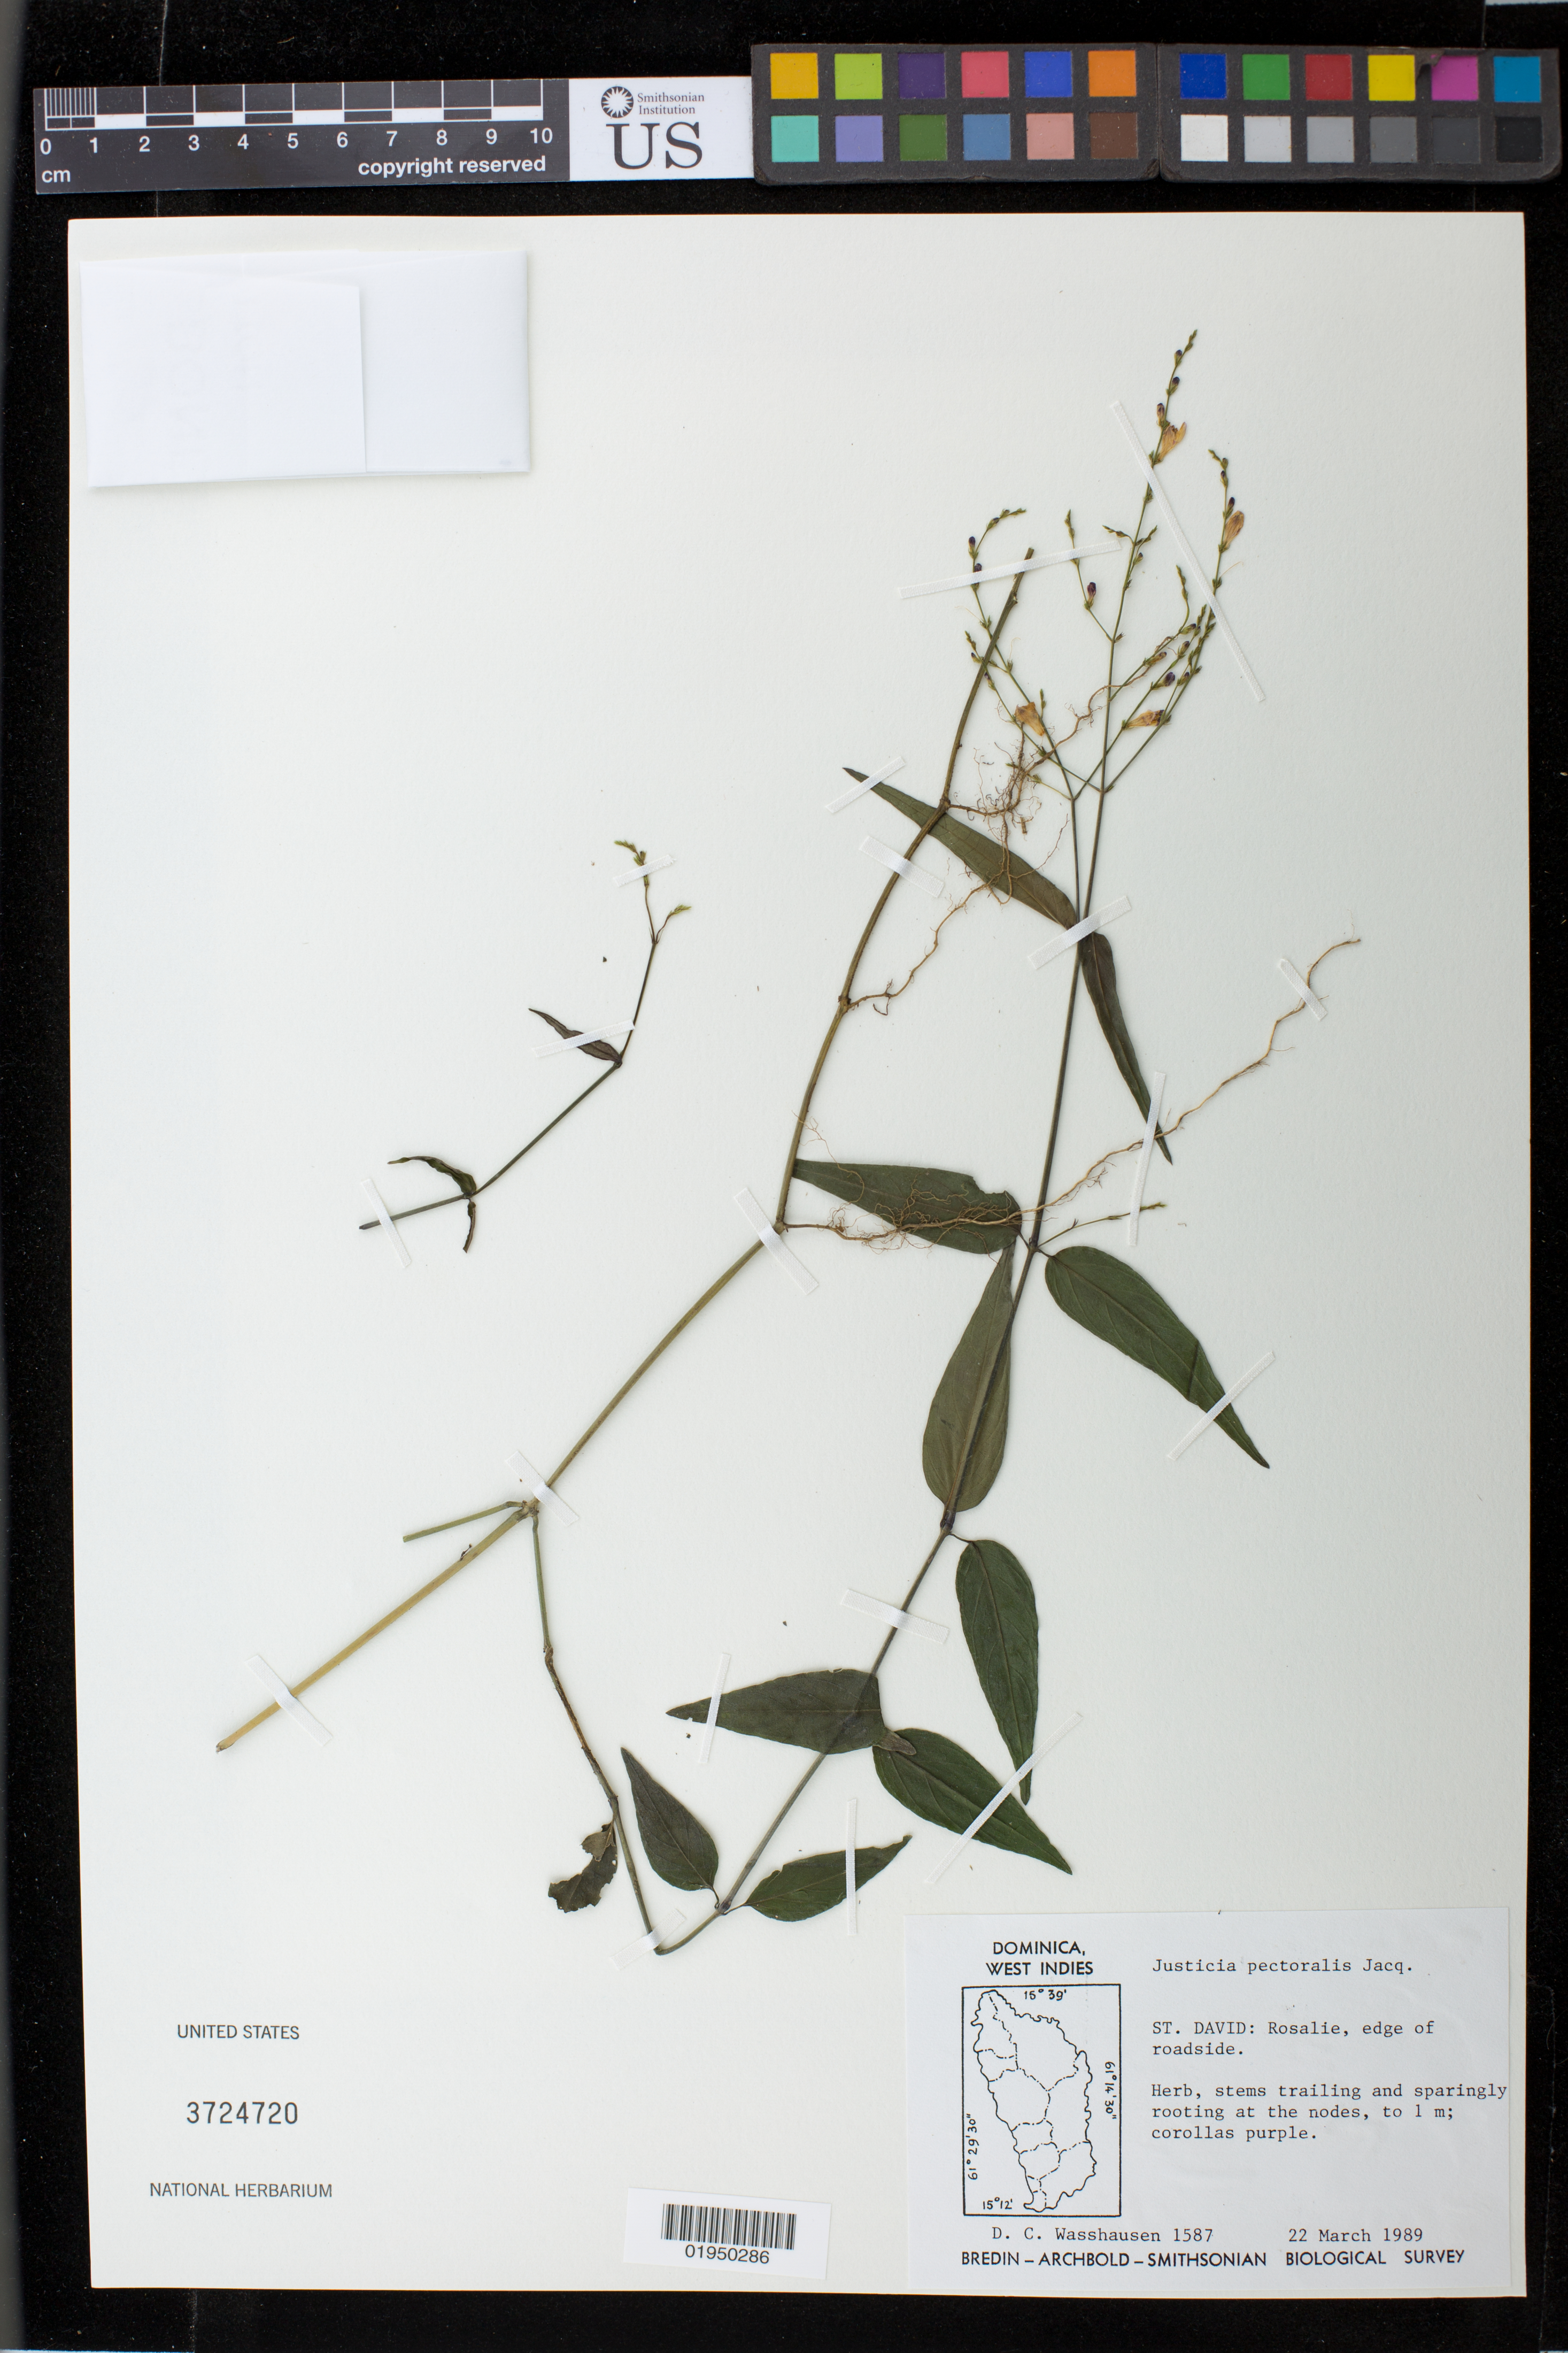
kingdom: Plantae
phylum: Tracheophyta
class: Magnoliopsida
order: Lamiales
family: Acanthaceae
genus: Justicia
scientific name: Justicia pectoralis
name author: Jacq.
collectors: D. C. Wasshausen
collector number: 1587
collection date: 1989-03-22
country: Dominica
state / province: St. David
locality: Rosalie, edge of roadside.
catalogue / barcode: US 3724720